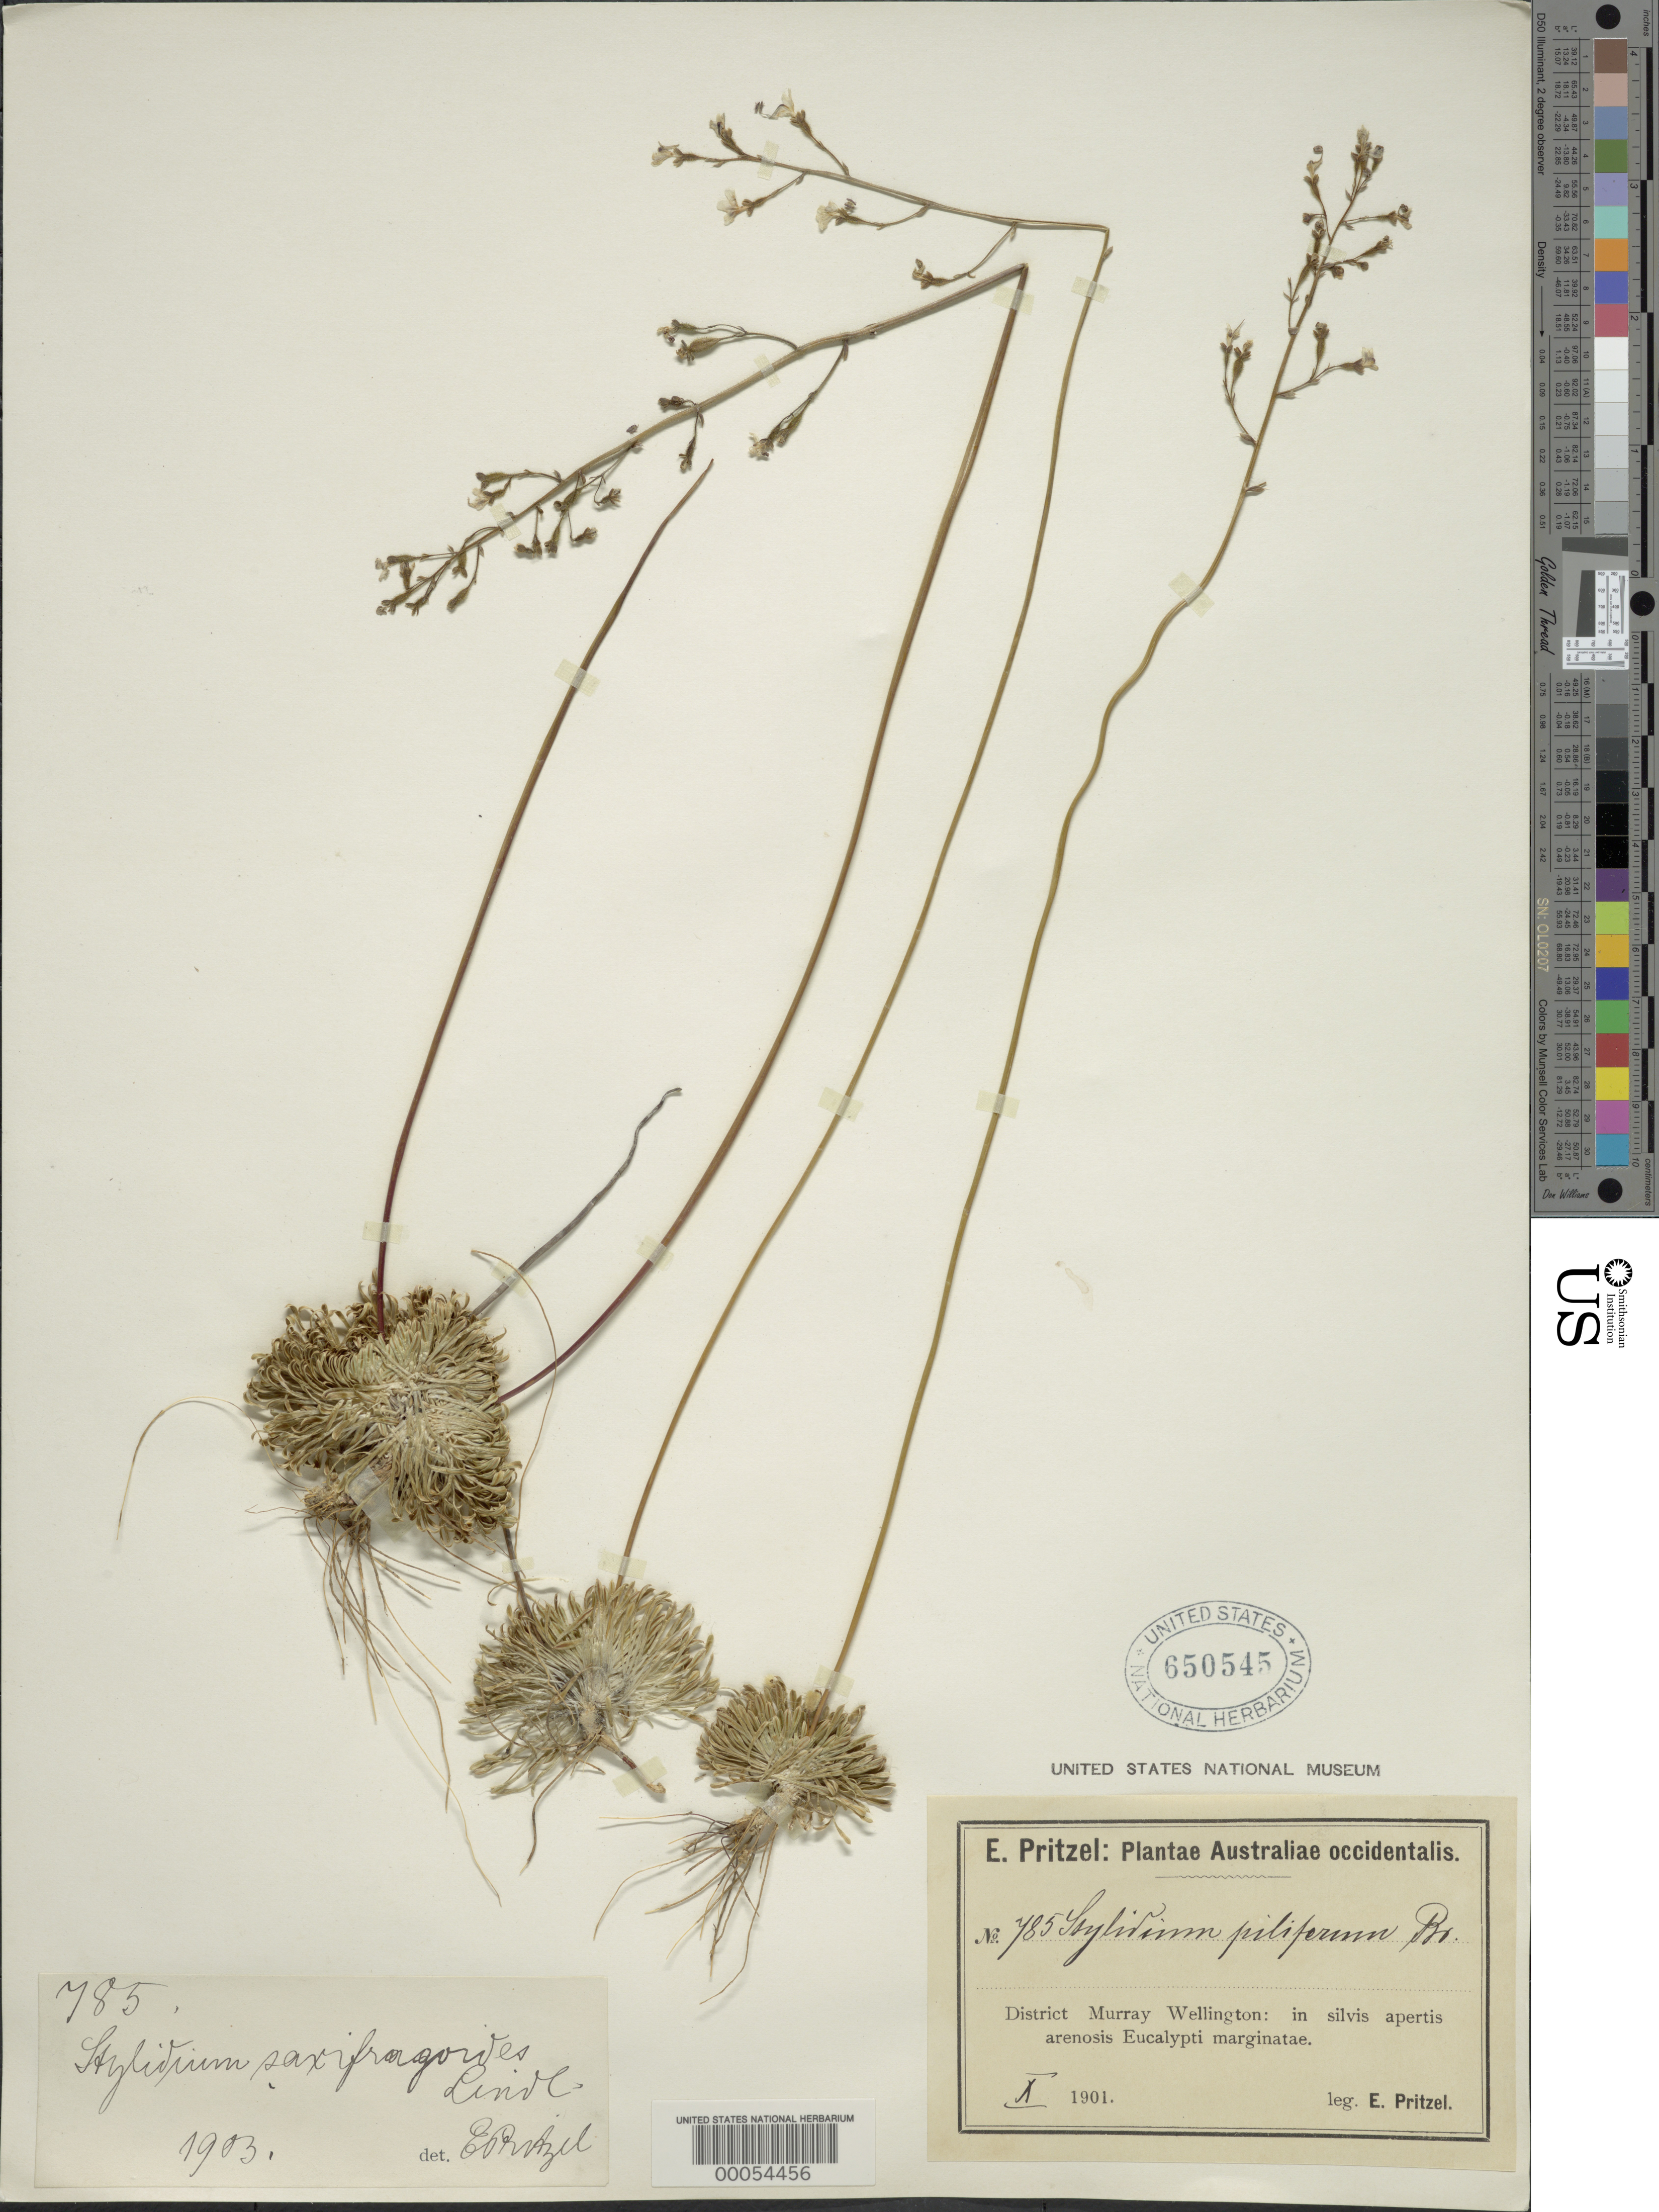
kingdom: Plantae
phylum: Tracheophyta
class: Magnoliopsida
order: Asterales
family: Stylidiaceae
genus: Stylidium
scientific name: Stylidium saxifragoides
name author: Lindl.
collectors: E. G. Pritzel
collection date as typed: Oct 1901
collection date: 1901-10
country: Australia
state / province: Western Australia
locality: Murray wellington district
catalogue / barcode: US 650545